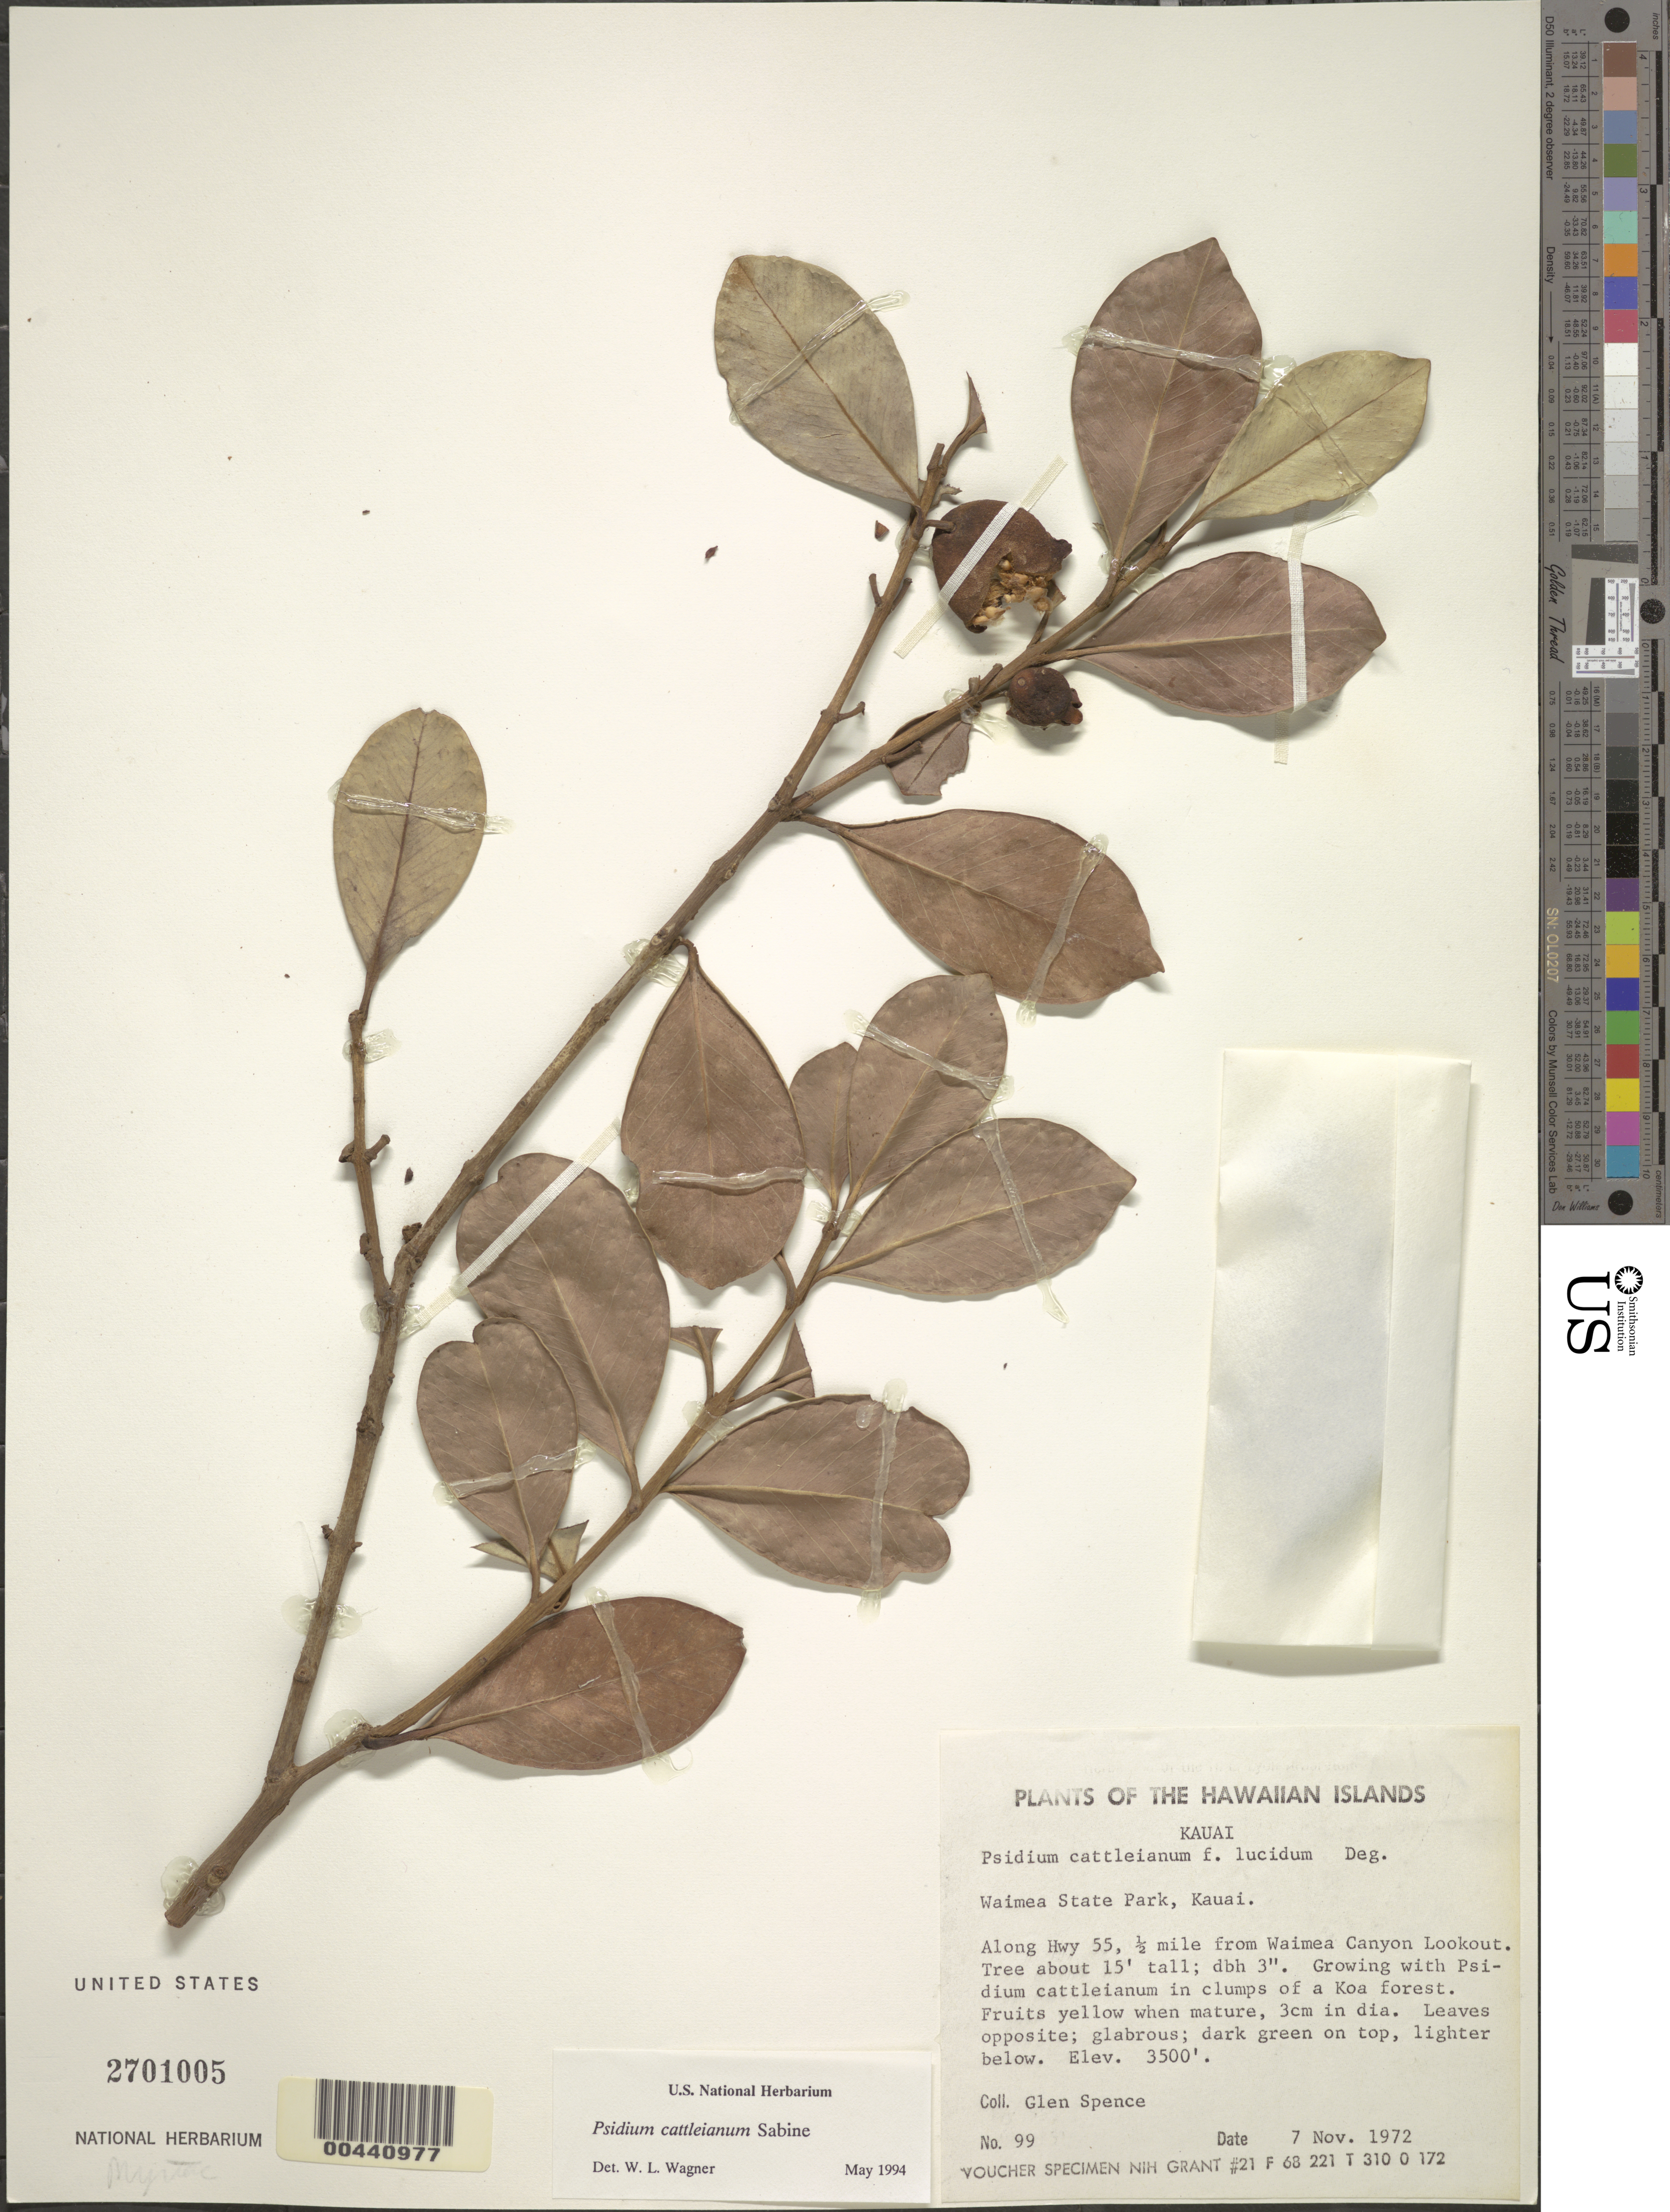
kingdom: Plantae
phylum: Tracheophyta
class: Magnoliopsida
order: Myrtales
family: Myrtaceae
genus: Psidium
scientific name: Psidium cattleyanum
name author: Sabine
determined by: Wagner, W. L., (BOT), Smithsonian Institution - National Museum of Natural History (UNITED STATES)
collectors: G. Spence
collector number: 99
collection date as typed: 7 Nov 1972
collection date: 1972-11-07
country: United States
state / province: Hawaii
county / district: Kauai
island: Kaua'i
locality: Waimea State Park. Along Hwy. 55, 0.5 mi from Waimea Canyon Lookout.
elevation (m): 1067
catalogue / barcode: US 2701005